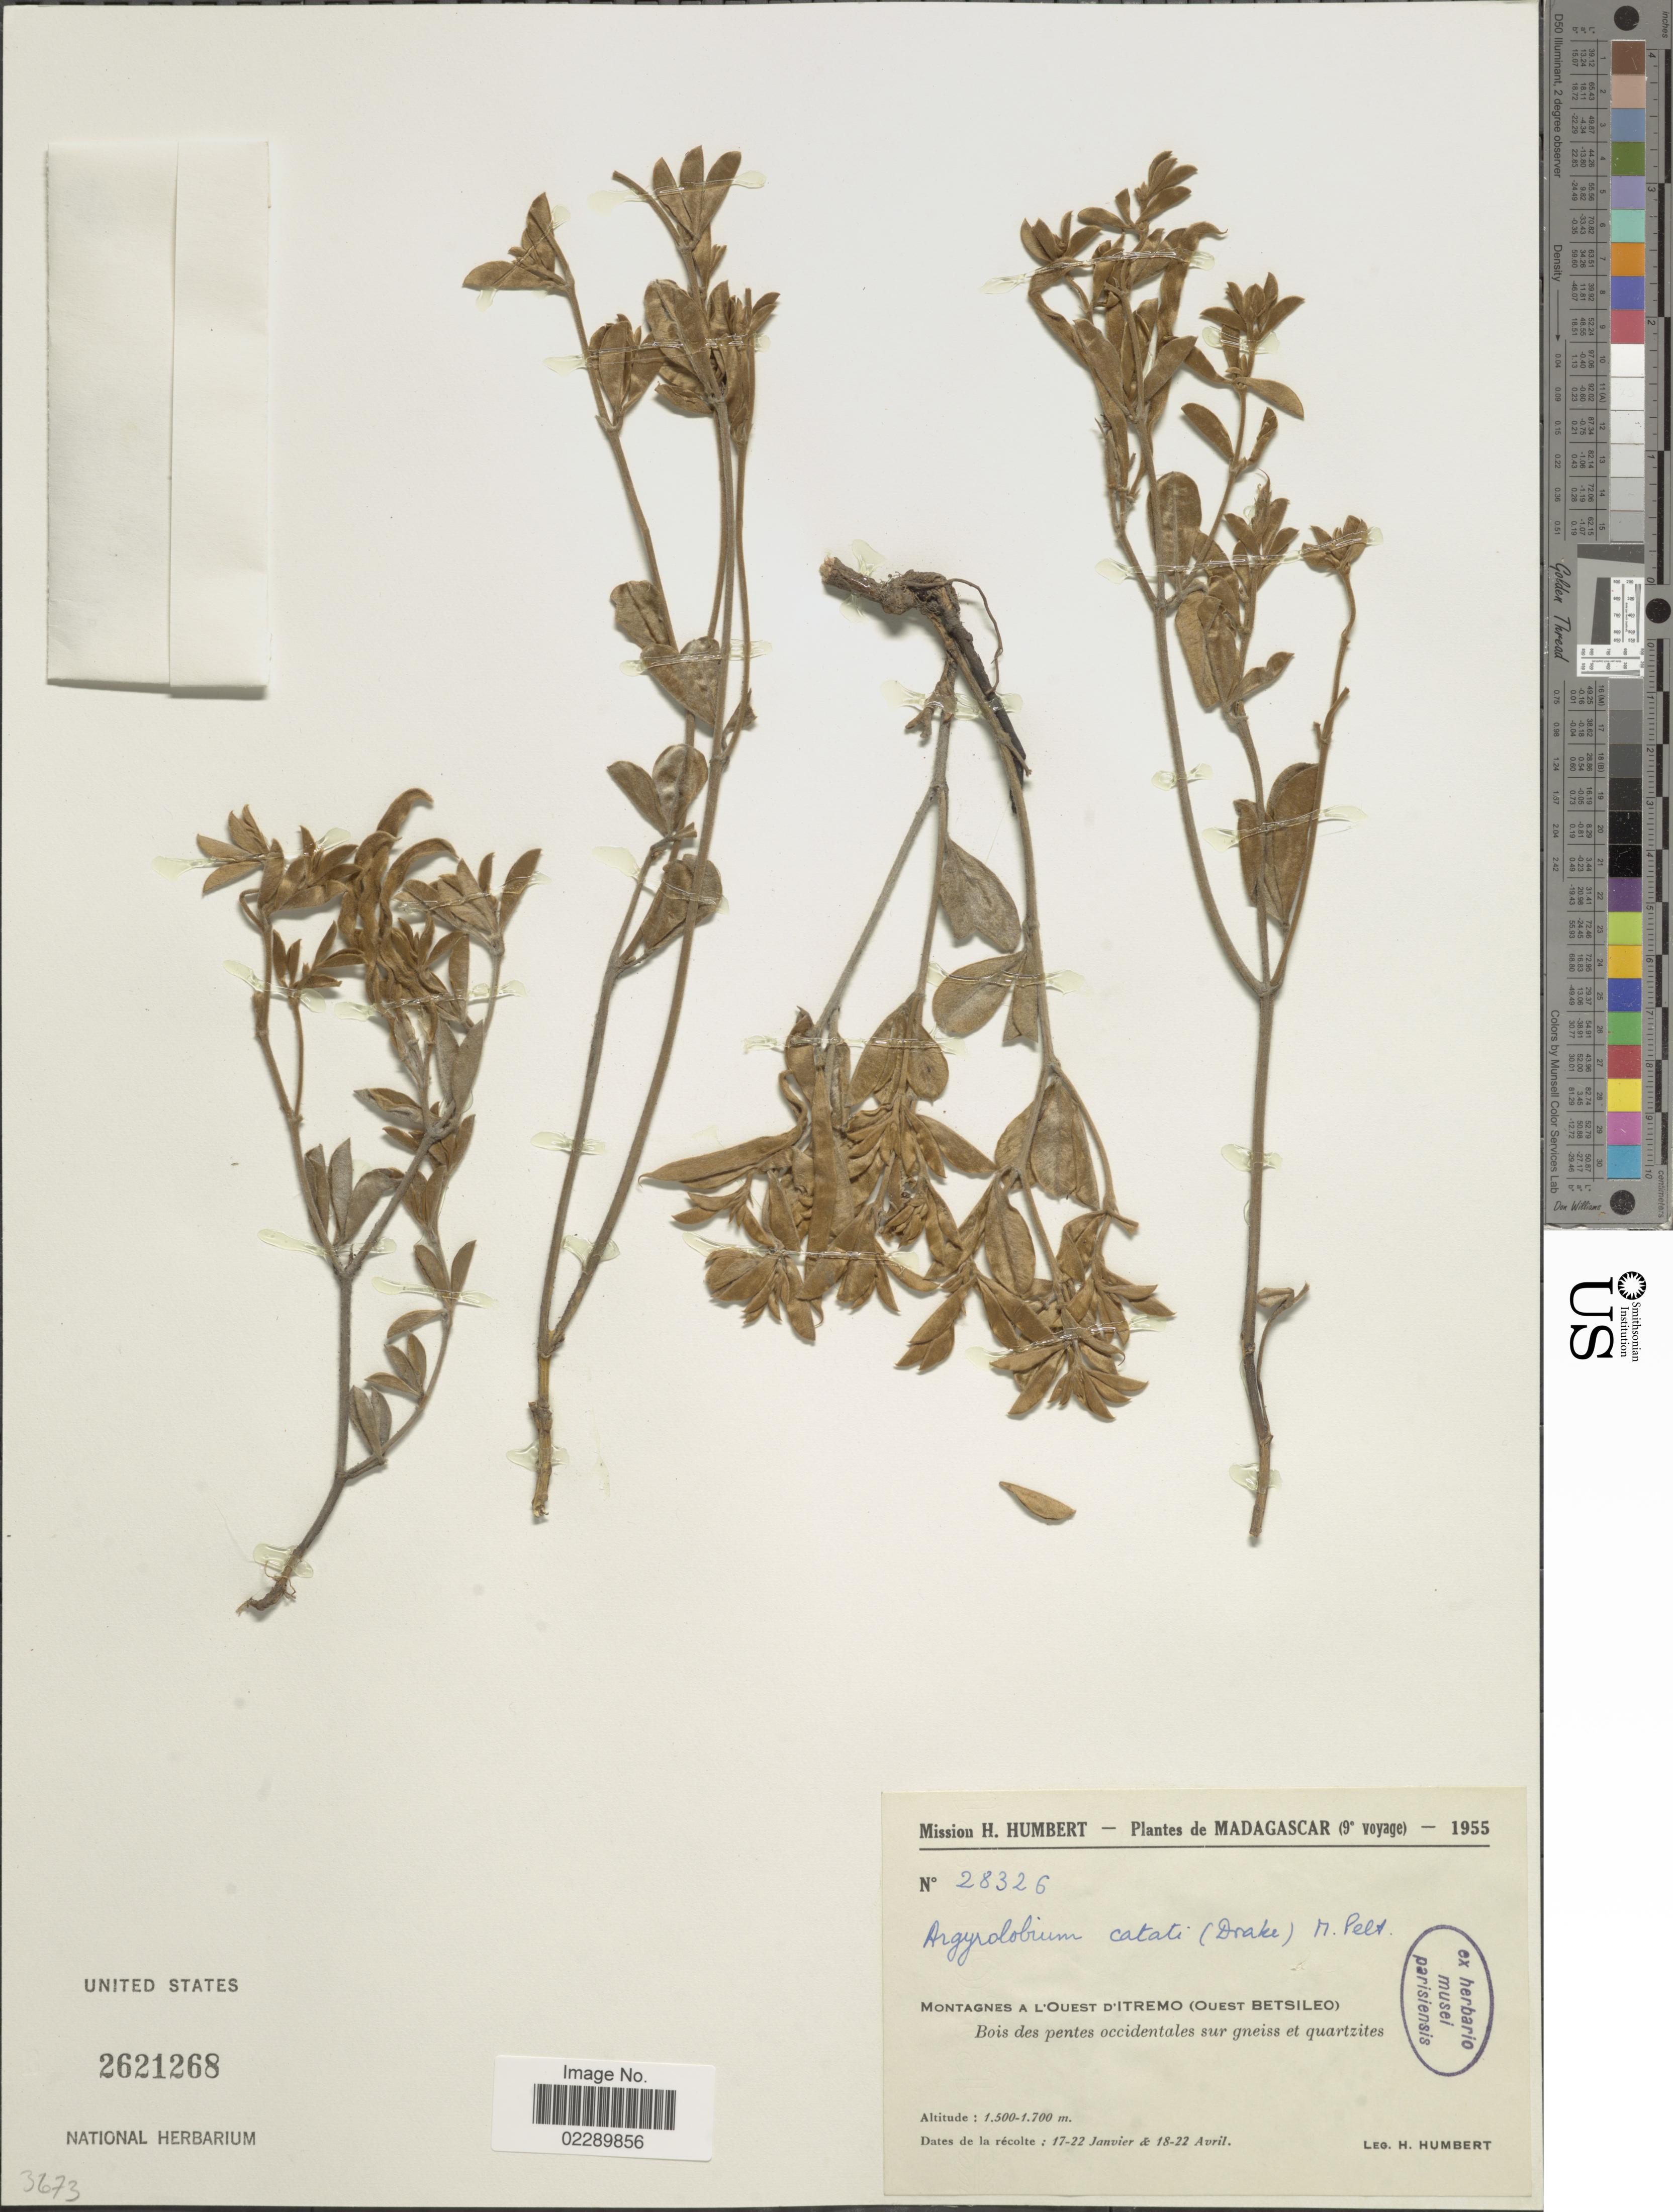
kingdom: Plantae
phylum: Tracheophyta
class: Magnoliopsida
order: Fabales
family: Fabaceae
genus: Argyrolobium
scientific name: Argyrolobium catati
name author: (Drake) M. Peltier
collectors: H. Humbert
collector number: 28326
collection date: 1955-01-17/1955-04-22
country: Madagascar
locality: Montagnes a L'Ouest D'Itremo (Ouest Betsileo). Bois des pentes occidentales sur gneiss et quartzites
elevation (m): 1500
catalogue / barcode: US 2621268